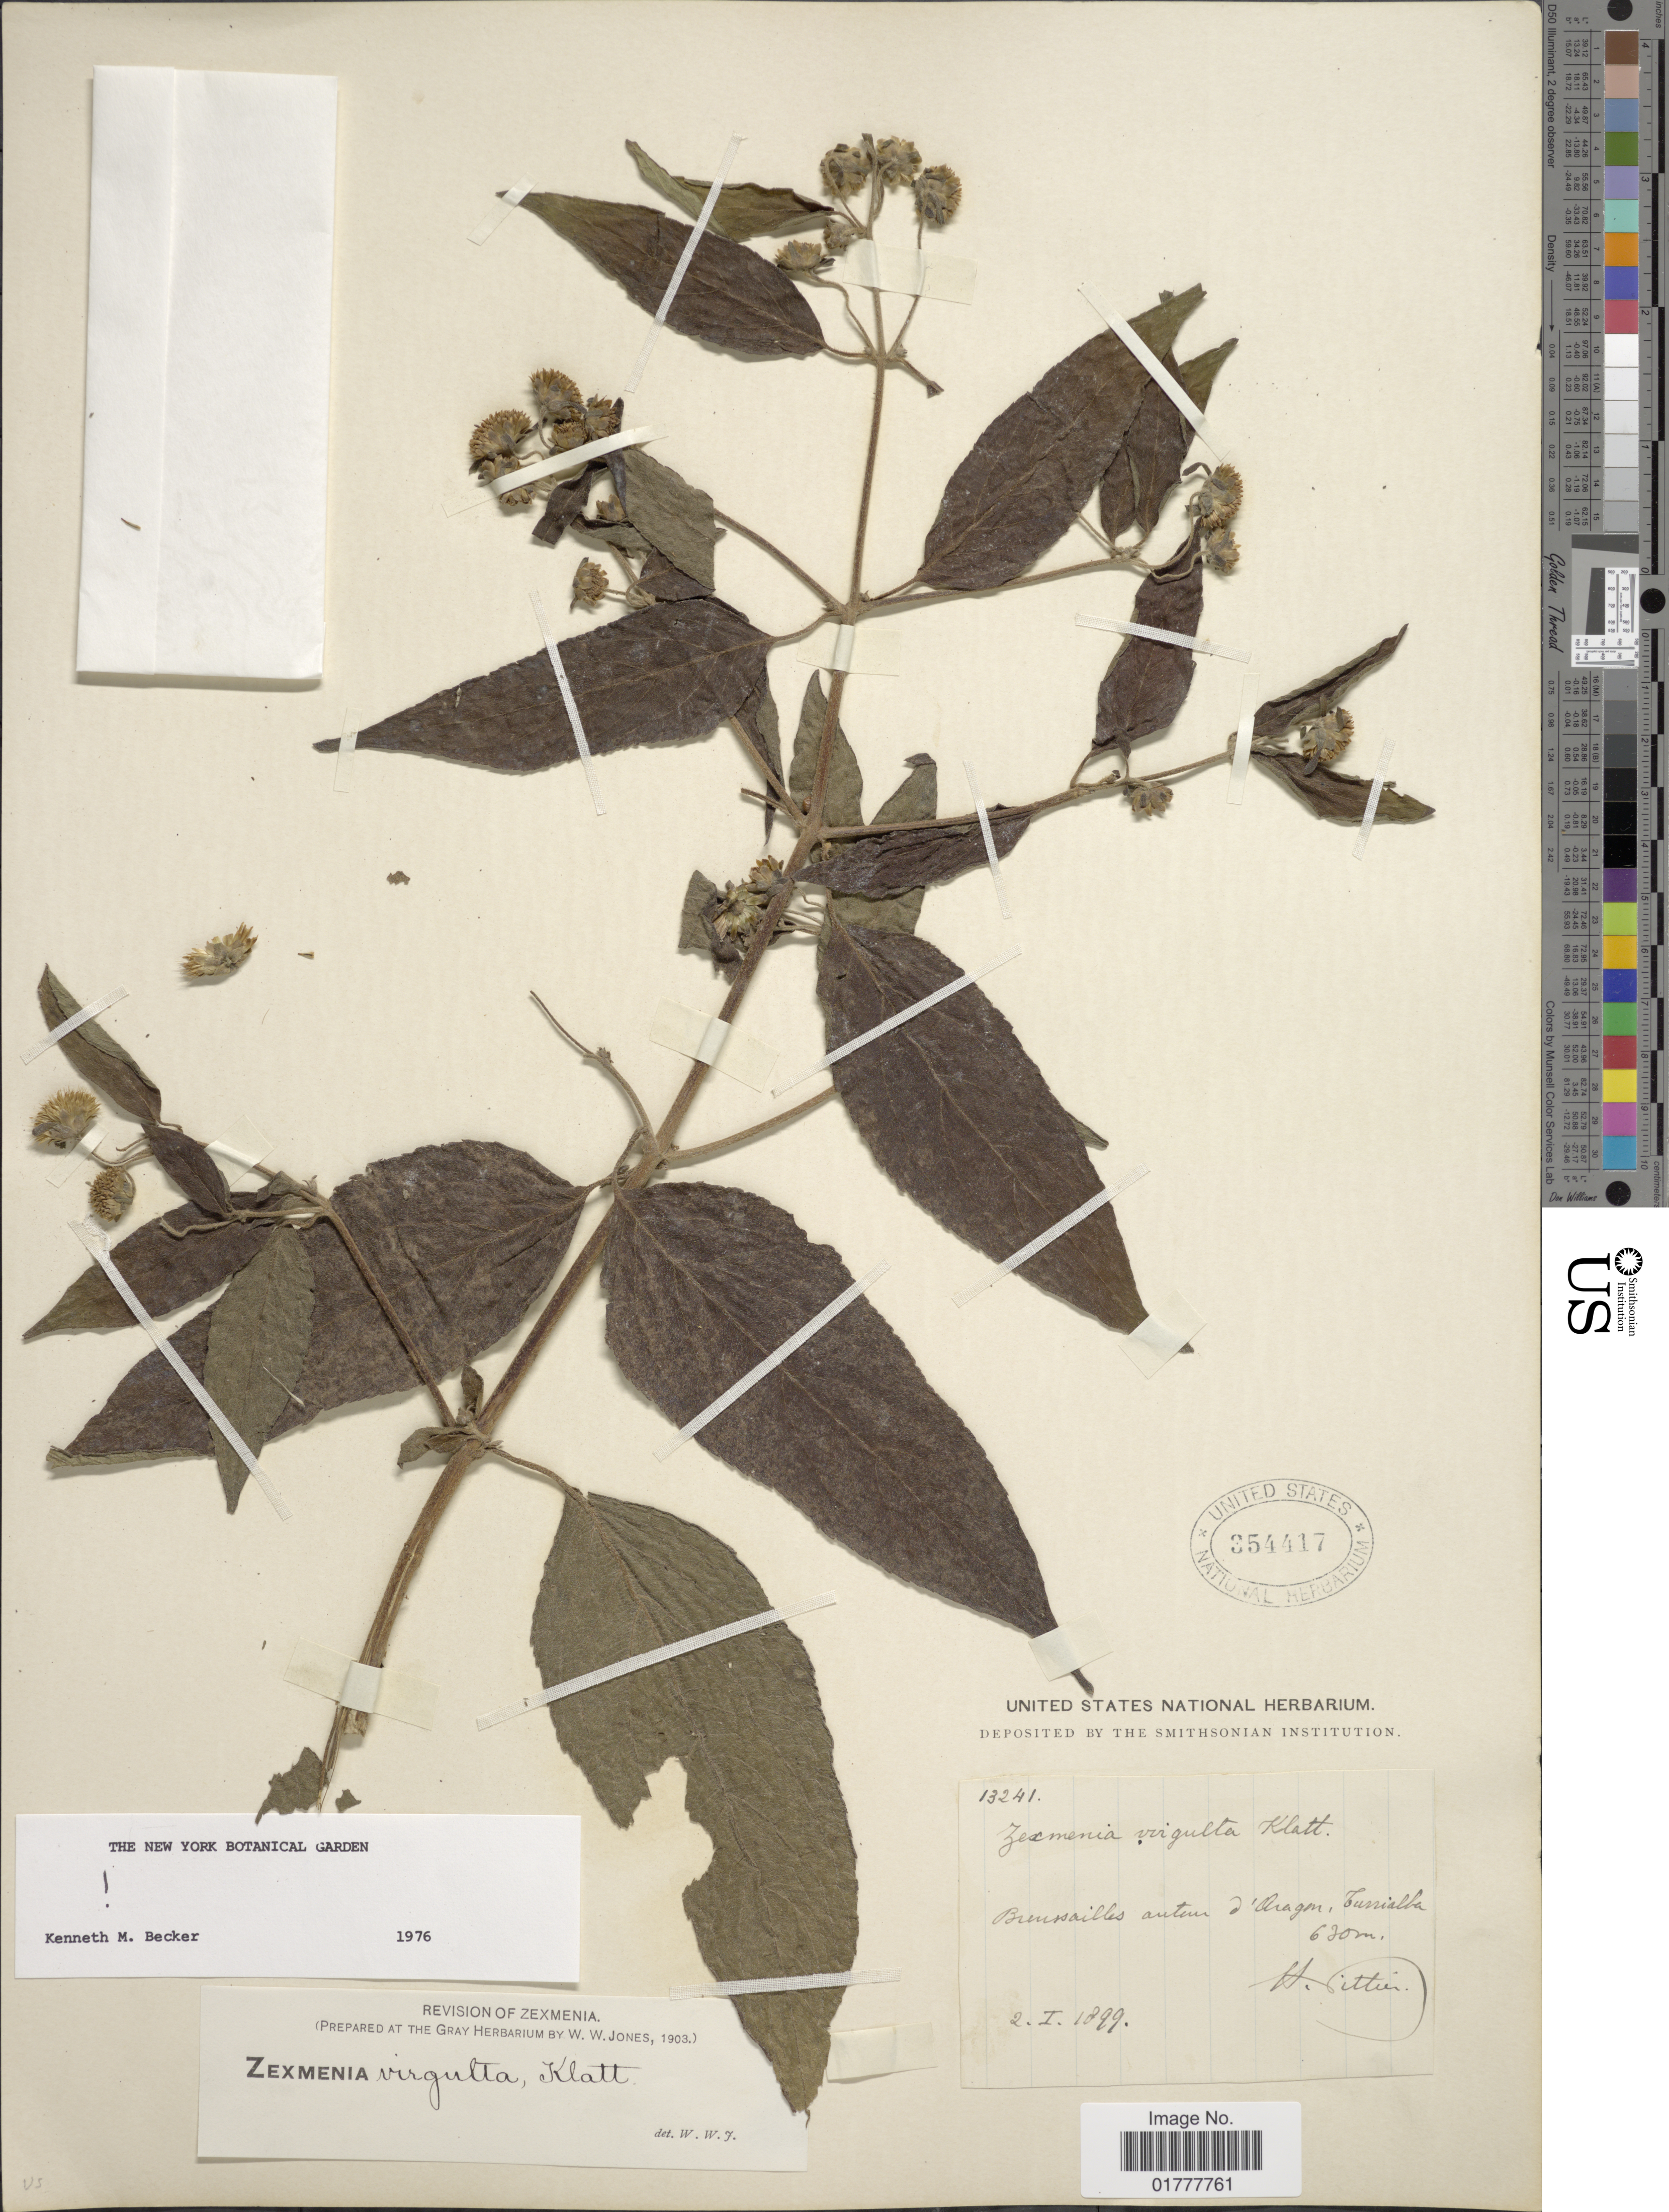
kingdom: Plantae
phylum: Tracheophyta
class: Magnoliopsida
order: Asterales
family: Asteraceae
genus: Zexmenia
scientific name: Zexmenia virgulta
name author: Klatt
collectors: H. F. Pittier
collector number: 13241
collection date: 1899-01-02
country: Costa Rica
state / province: Cartago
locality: Turrialba.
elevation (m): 630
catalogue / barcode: US 354417